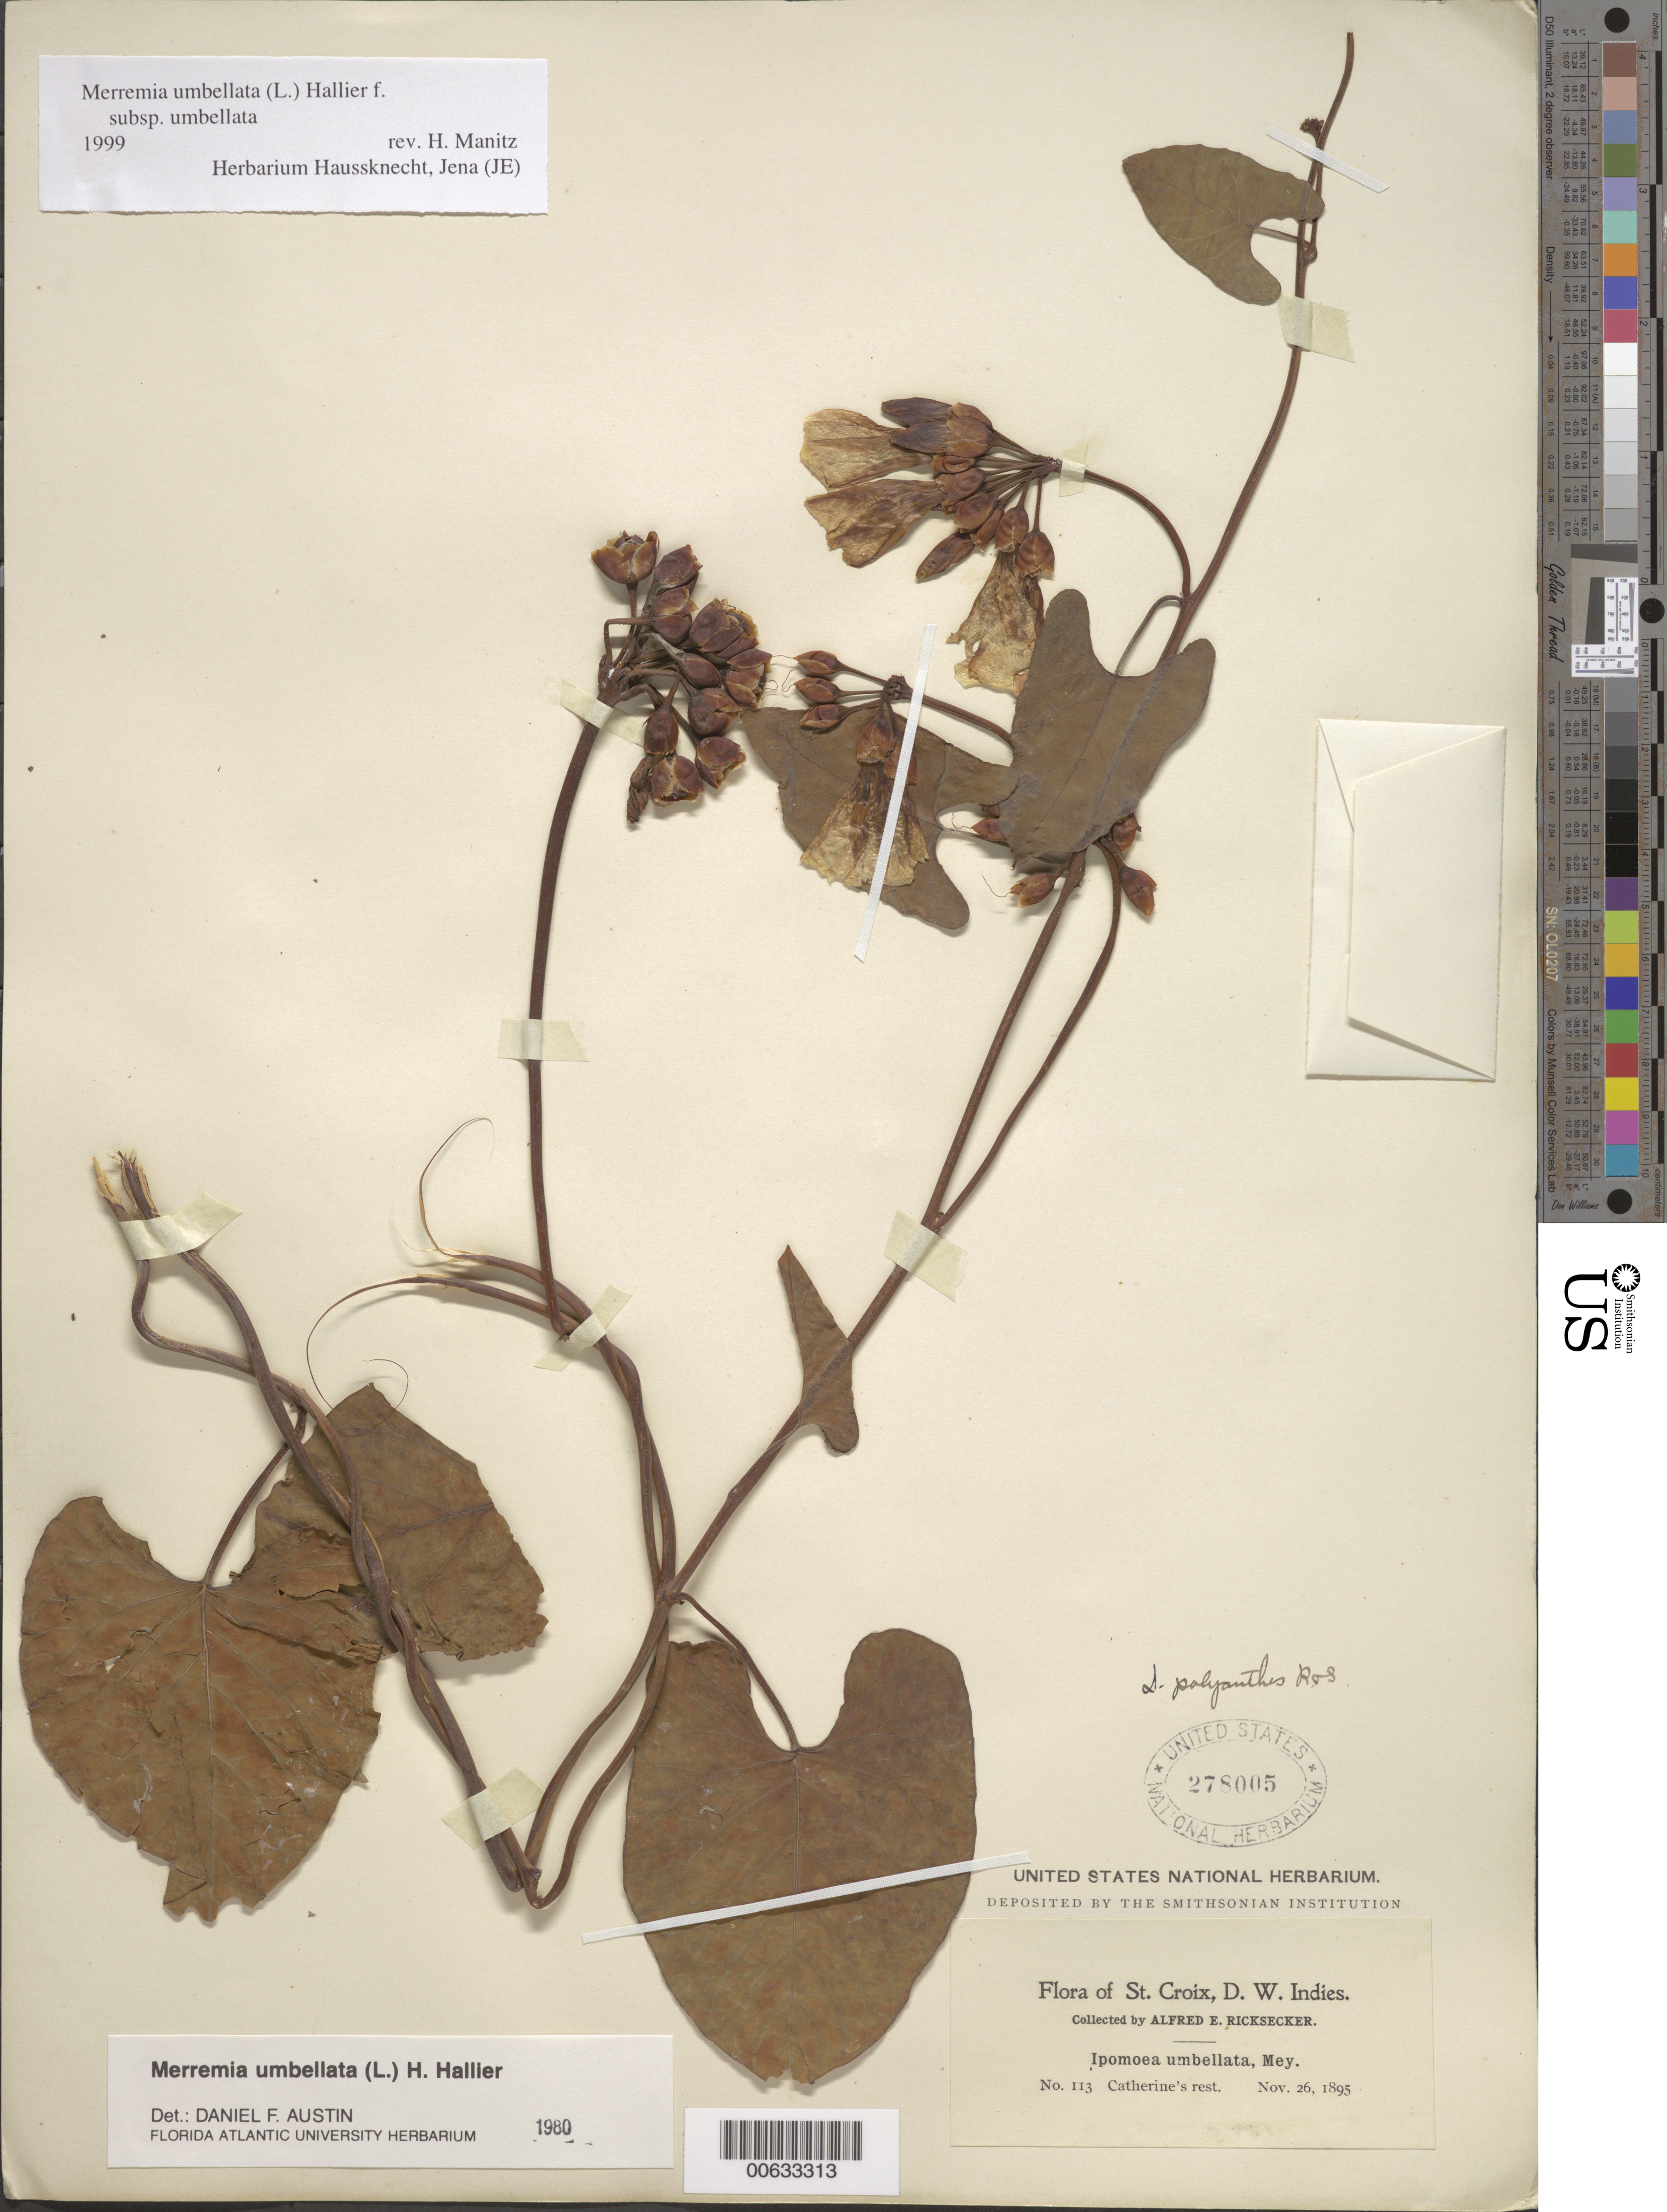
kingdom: Plantae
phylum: Tracheophyta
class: Magnoliopsida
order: Solanales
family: Convolvulaceae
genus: Camonea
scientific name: Camonea umbellata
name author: (L.) A. R. Simões & Staples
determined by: Strong, Mark T., (BOT), Smithsonian Institution - National Museum of Natural History (UNITED STATES)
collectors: A. E. Ricksecker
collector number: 113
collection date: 1895-11-26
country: U.S. Virgin Islands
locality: St. Croix, D.W. Indies, Catherine's rest.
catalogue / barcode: US 278005